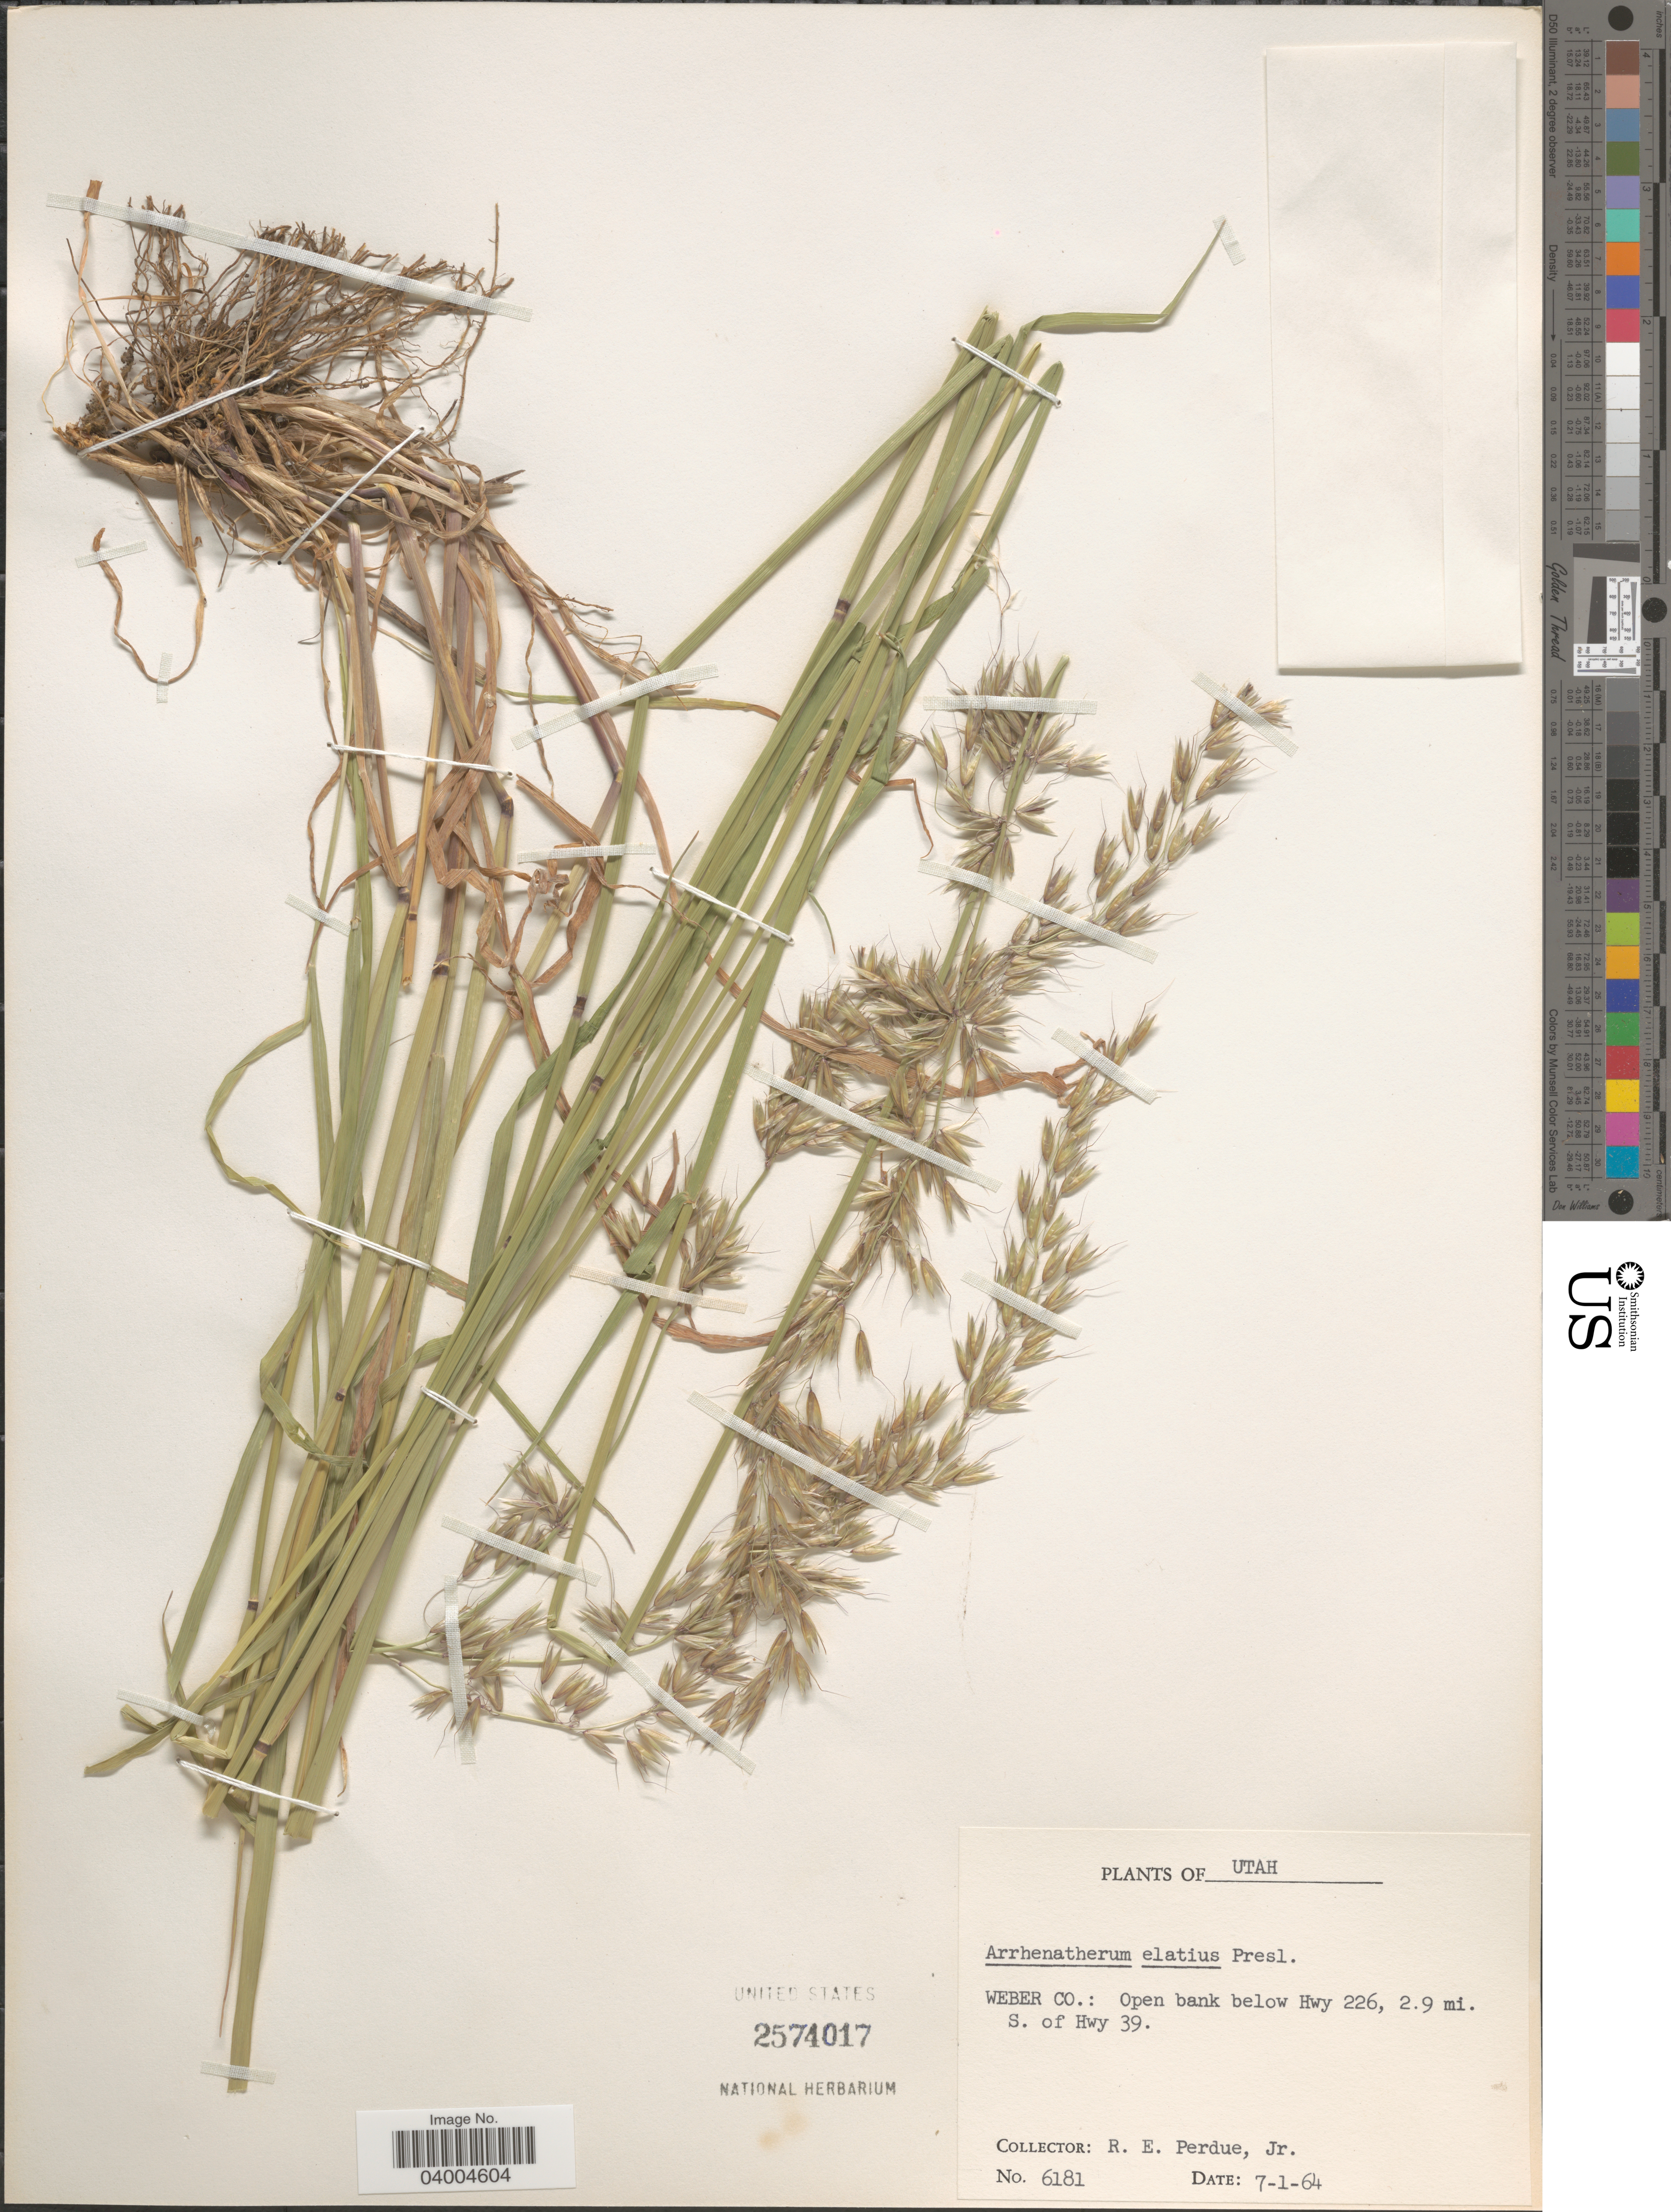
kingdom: Plantae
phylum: Tracheophyta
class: Liliopsida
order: Poales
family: Poaceae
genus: Arrhenatherum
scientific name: Arrhenatherum elatius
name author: (L.) J. Presl & C. Presl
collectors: R. E. Perdue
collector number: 6181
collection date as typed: Transcribed d/m/y: 1/7/64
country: United States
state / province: Utah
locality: Weber Co.: below Hwy 226, 2.9 mi. S. of Hwy 39.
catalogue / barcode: US 2574017